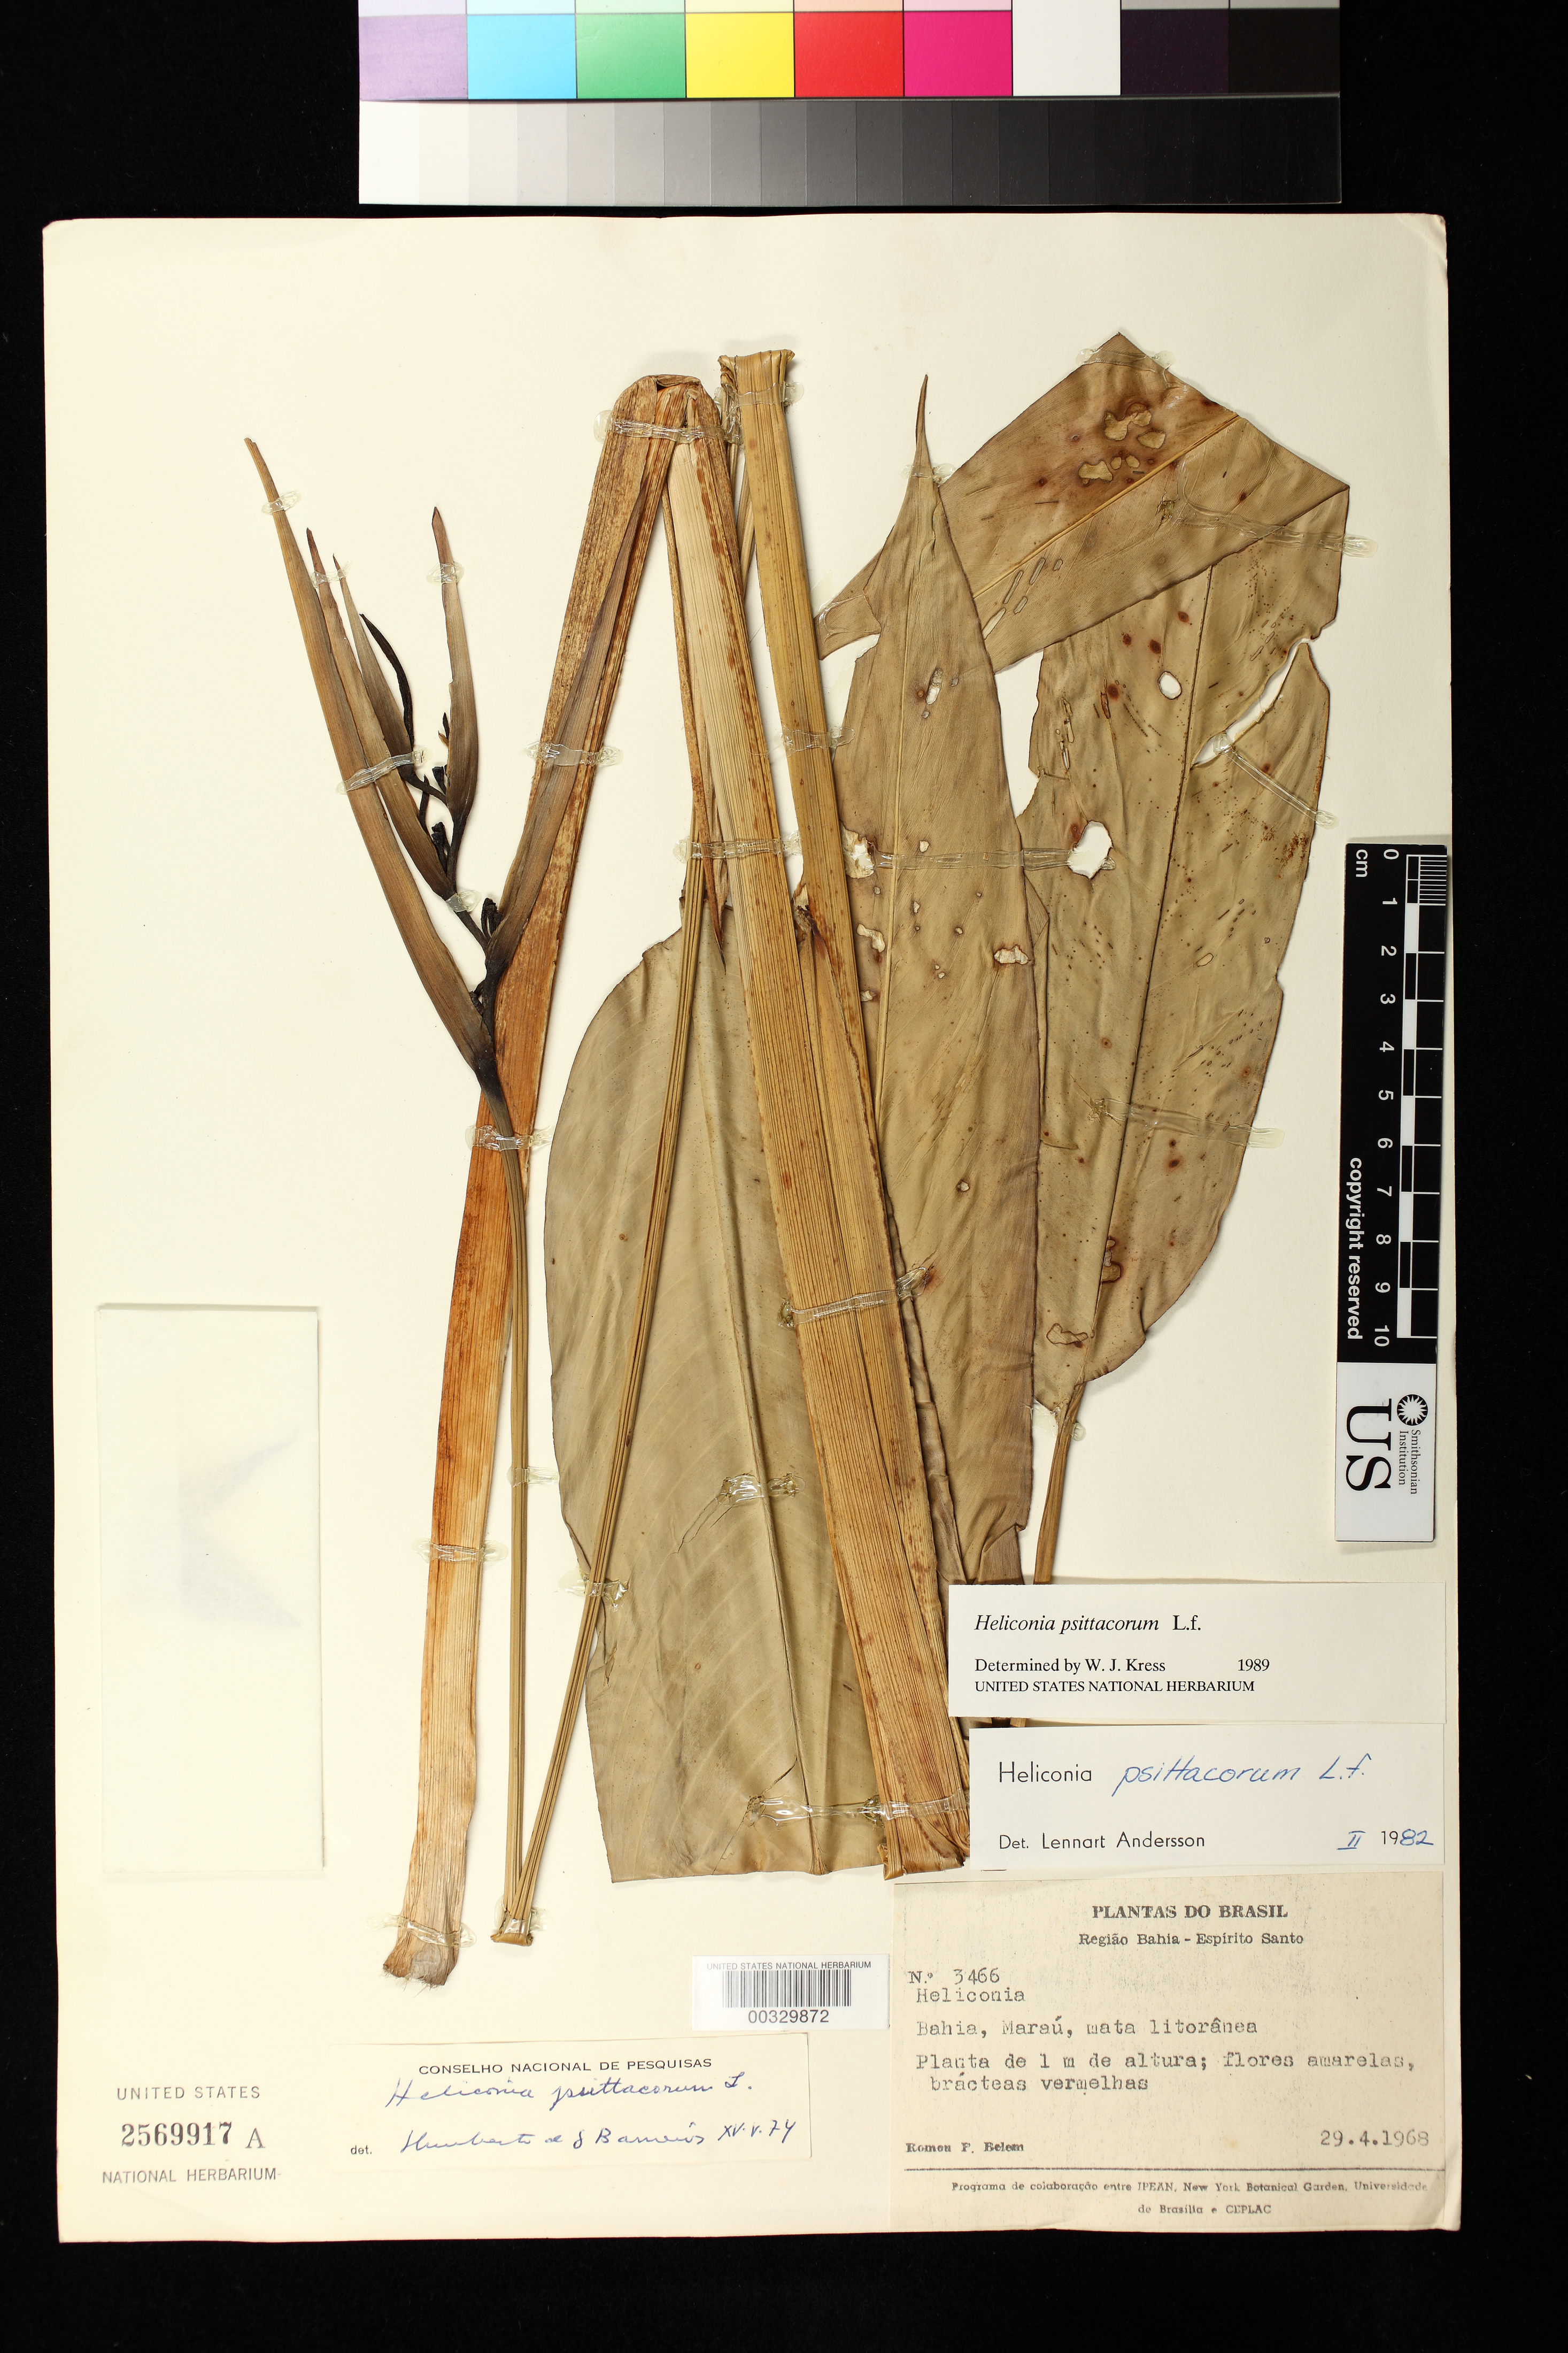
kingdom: Plantae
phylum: Tracheophyta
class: Liliopsida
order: Zingiberales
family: Heliconiaceae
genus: Heliconia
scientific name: Heliconia psittacorum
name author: L. f.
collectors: R. P. Belém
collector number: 3466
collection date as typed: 29 Apr 1968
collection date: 1968-04-29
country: Brazil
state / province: Bahia / Espírito Santo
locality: Bahia, marau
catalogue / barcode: US 2569917A